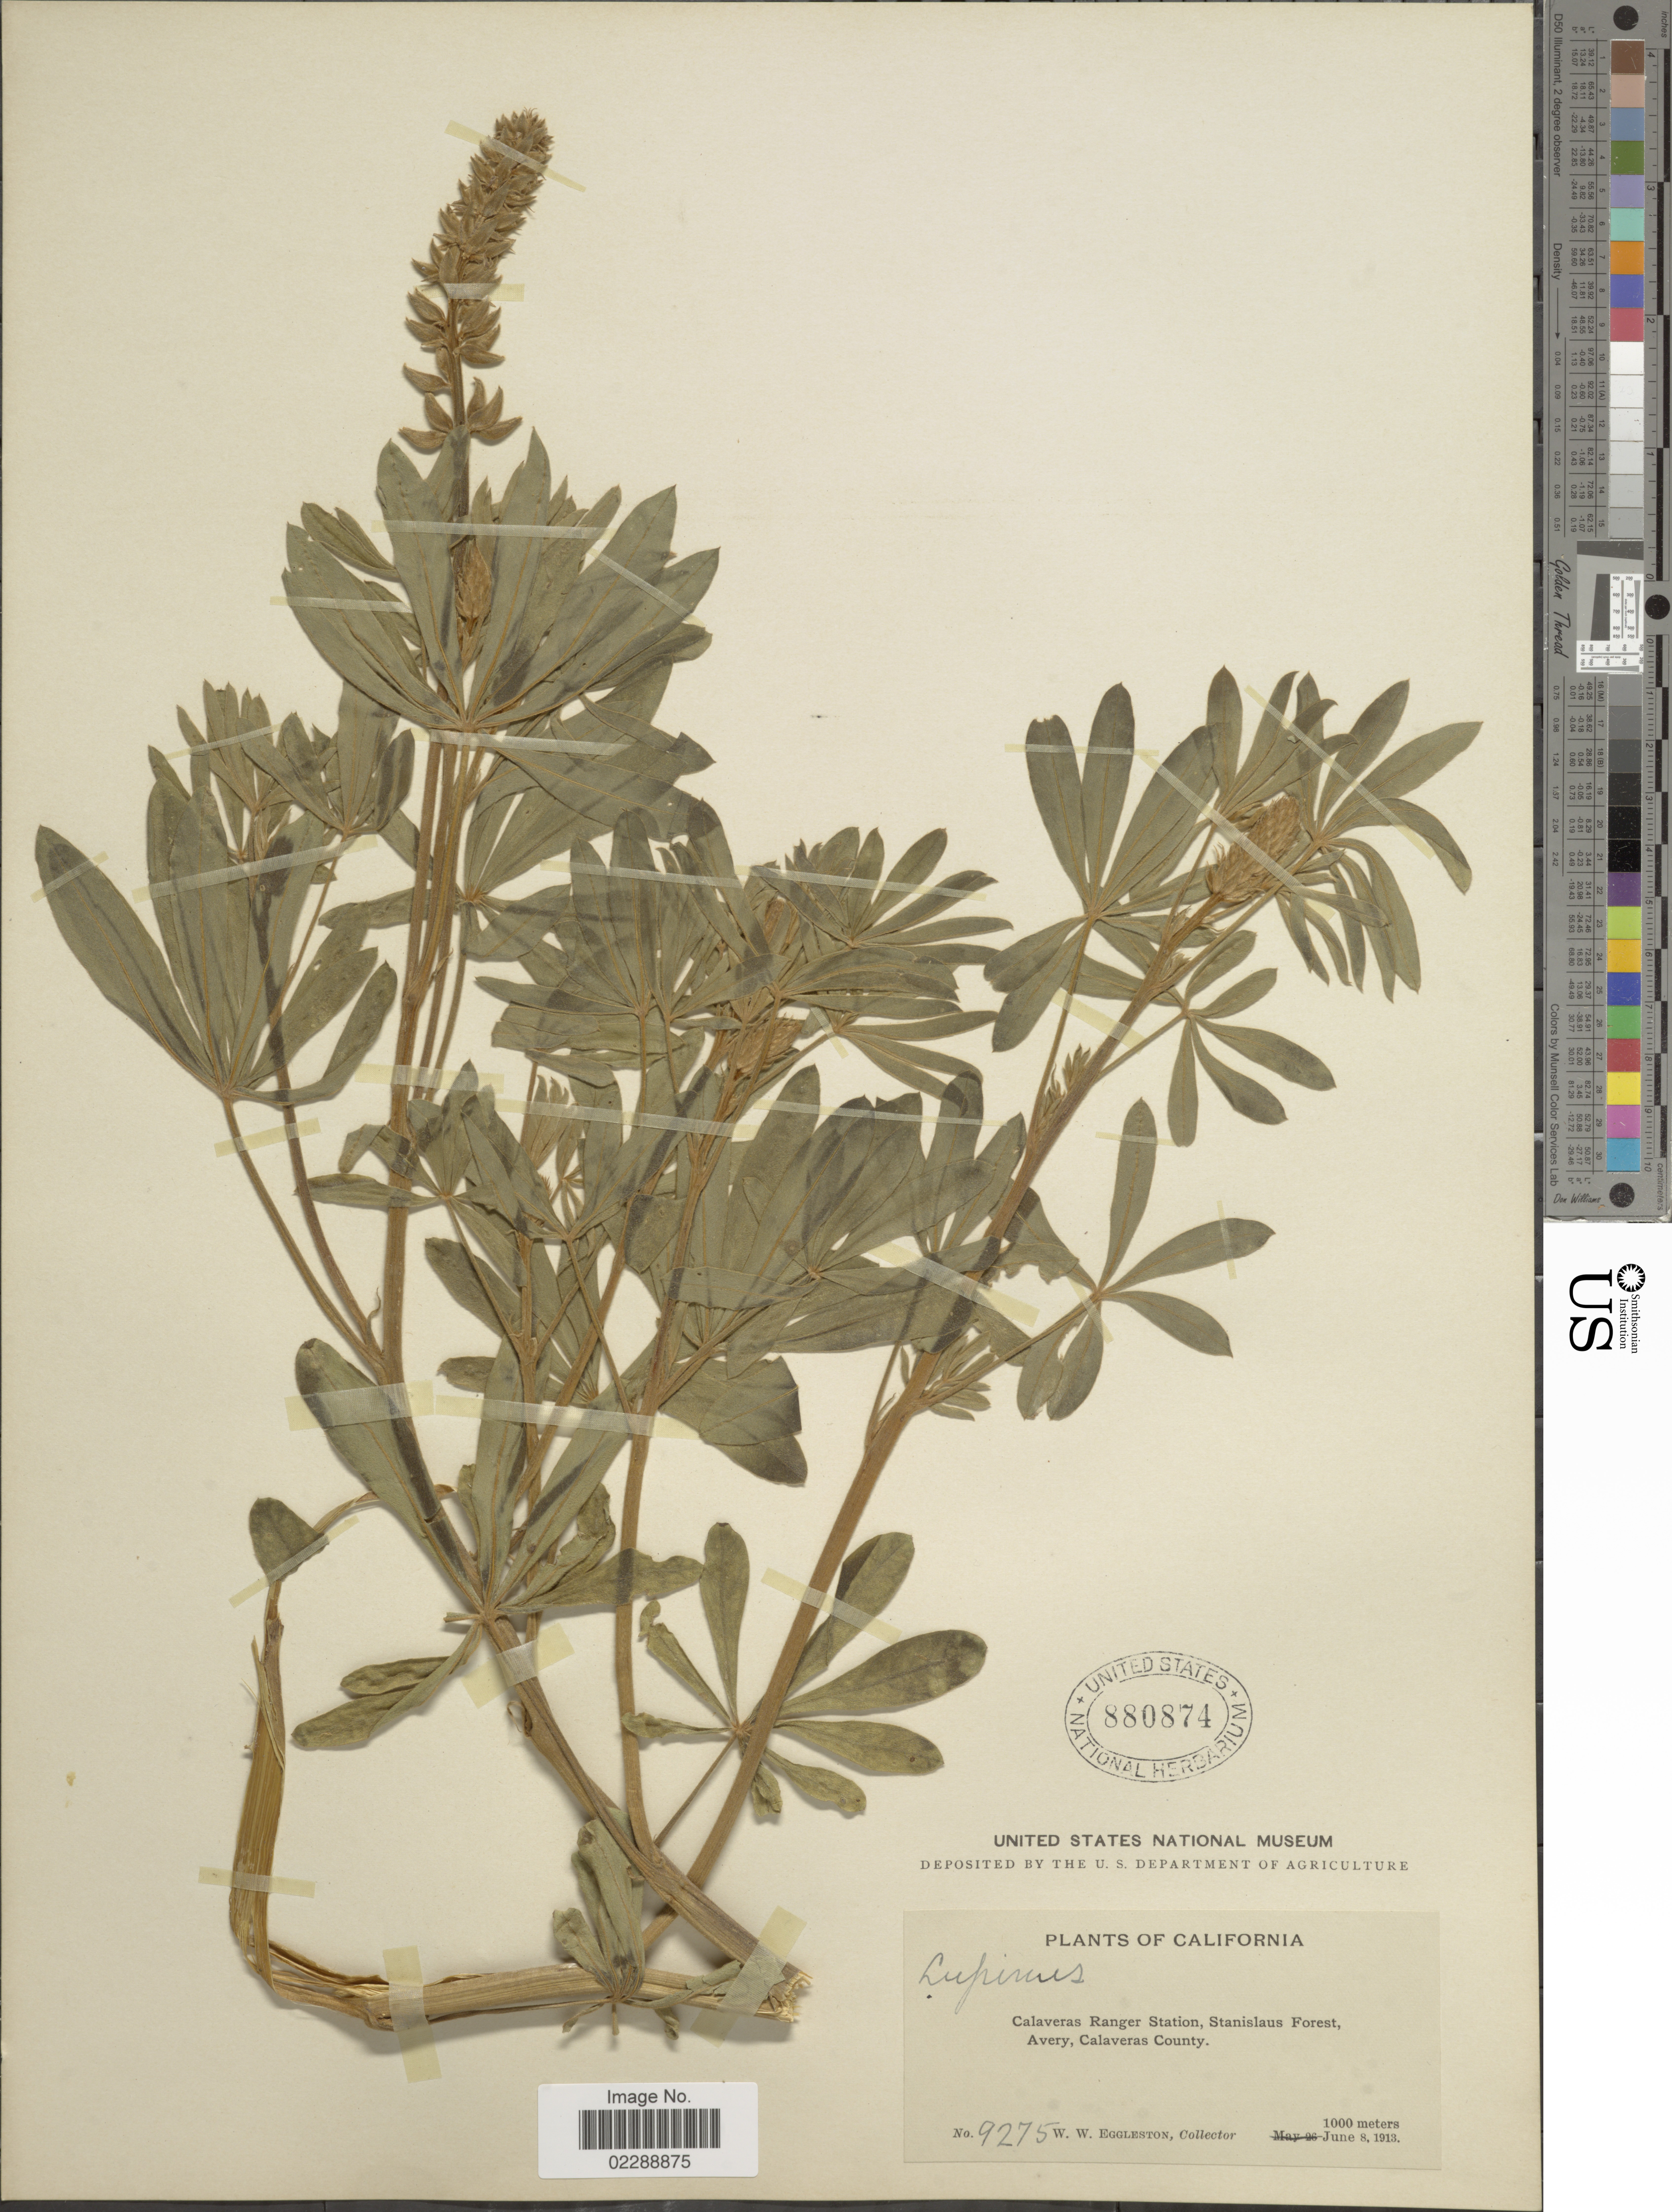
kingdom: Plantae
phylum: Tracheophyta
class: Magnoliopsida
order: Fabales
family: Fabaceae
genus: Lupinus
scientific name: Lupinus sp.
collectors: W. W. Eggleston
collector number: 9275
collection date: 1913-06-08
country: United States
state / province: California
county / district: Calaveras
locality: Calaveras Ranger Station, Stanislaus Forest Avery, Calaveras County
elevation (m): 1000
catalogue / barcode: US 880874